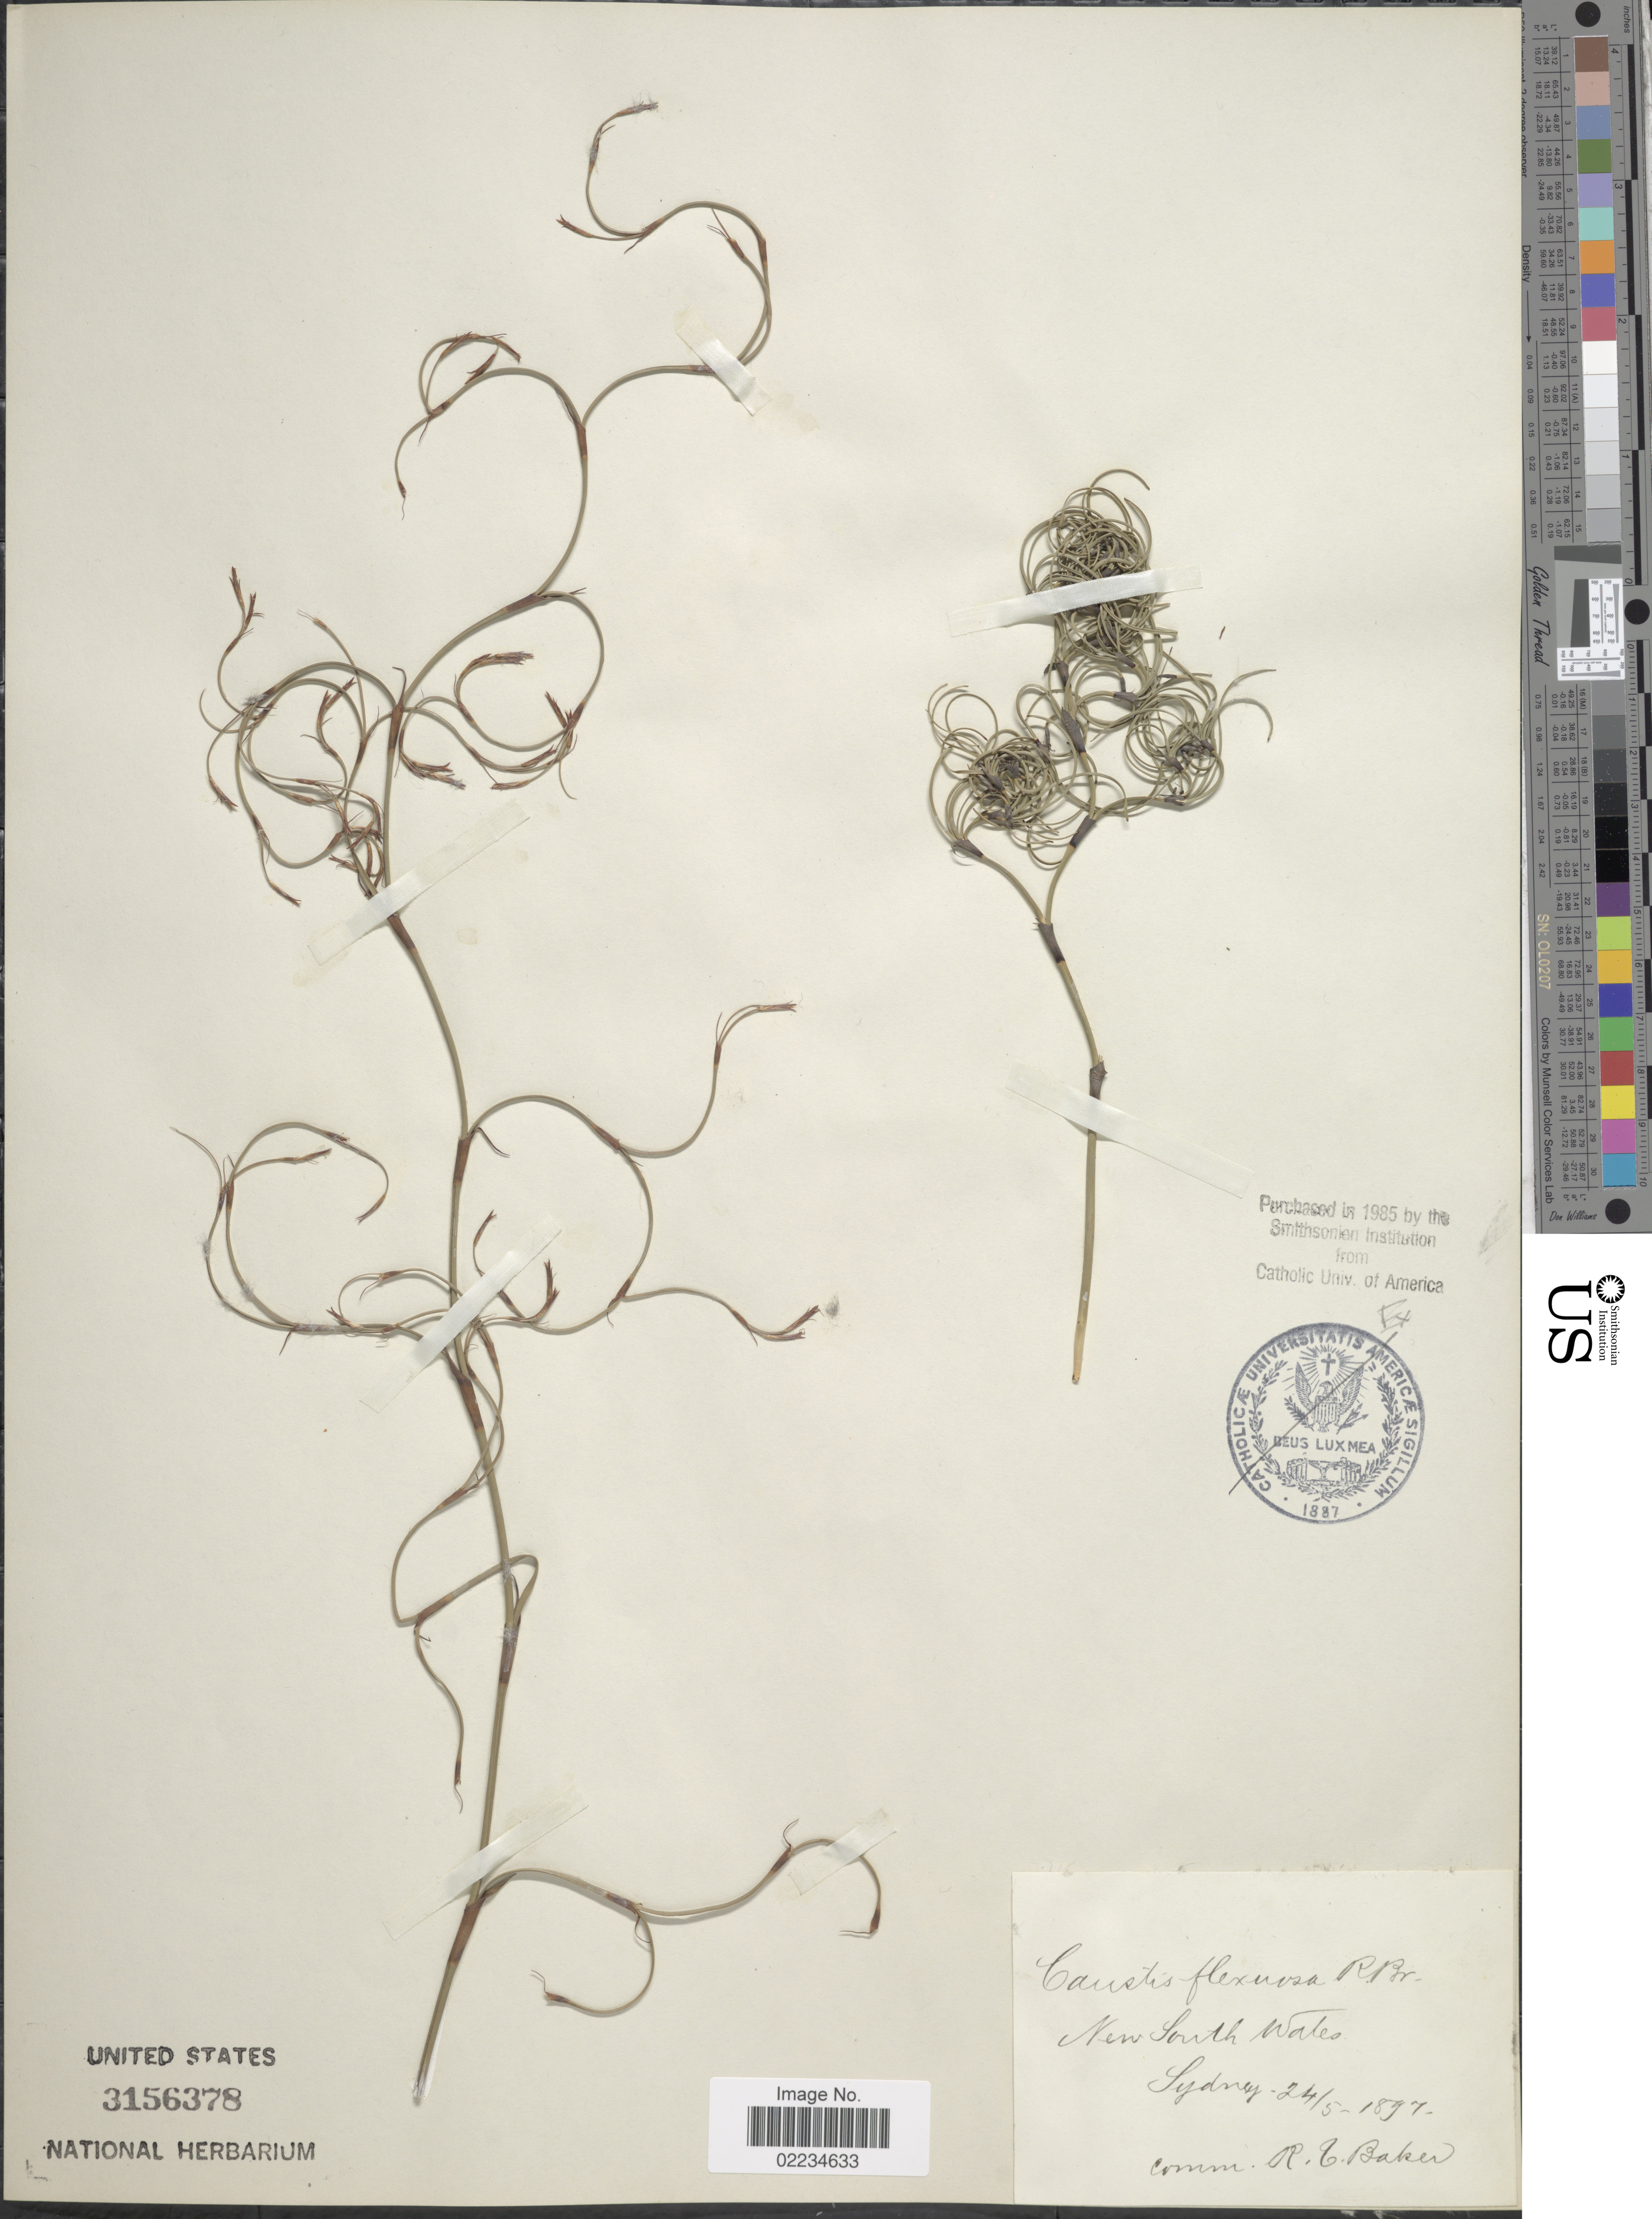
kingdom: Plantae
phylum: Tracheophyta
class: Liliopsida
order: Poales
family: Cyperaceae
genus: Caustis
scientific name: Caustis flexuosa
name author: R. Br.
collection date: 1897-05-24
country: Australia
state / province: New South Wales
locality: Sydney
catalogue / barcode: US 3156378